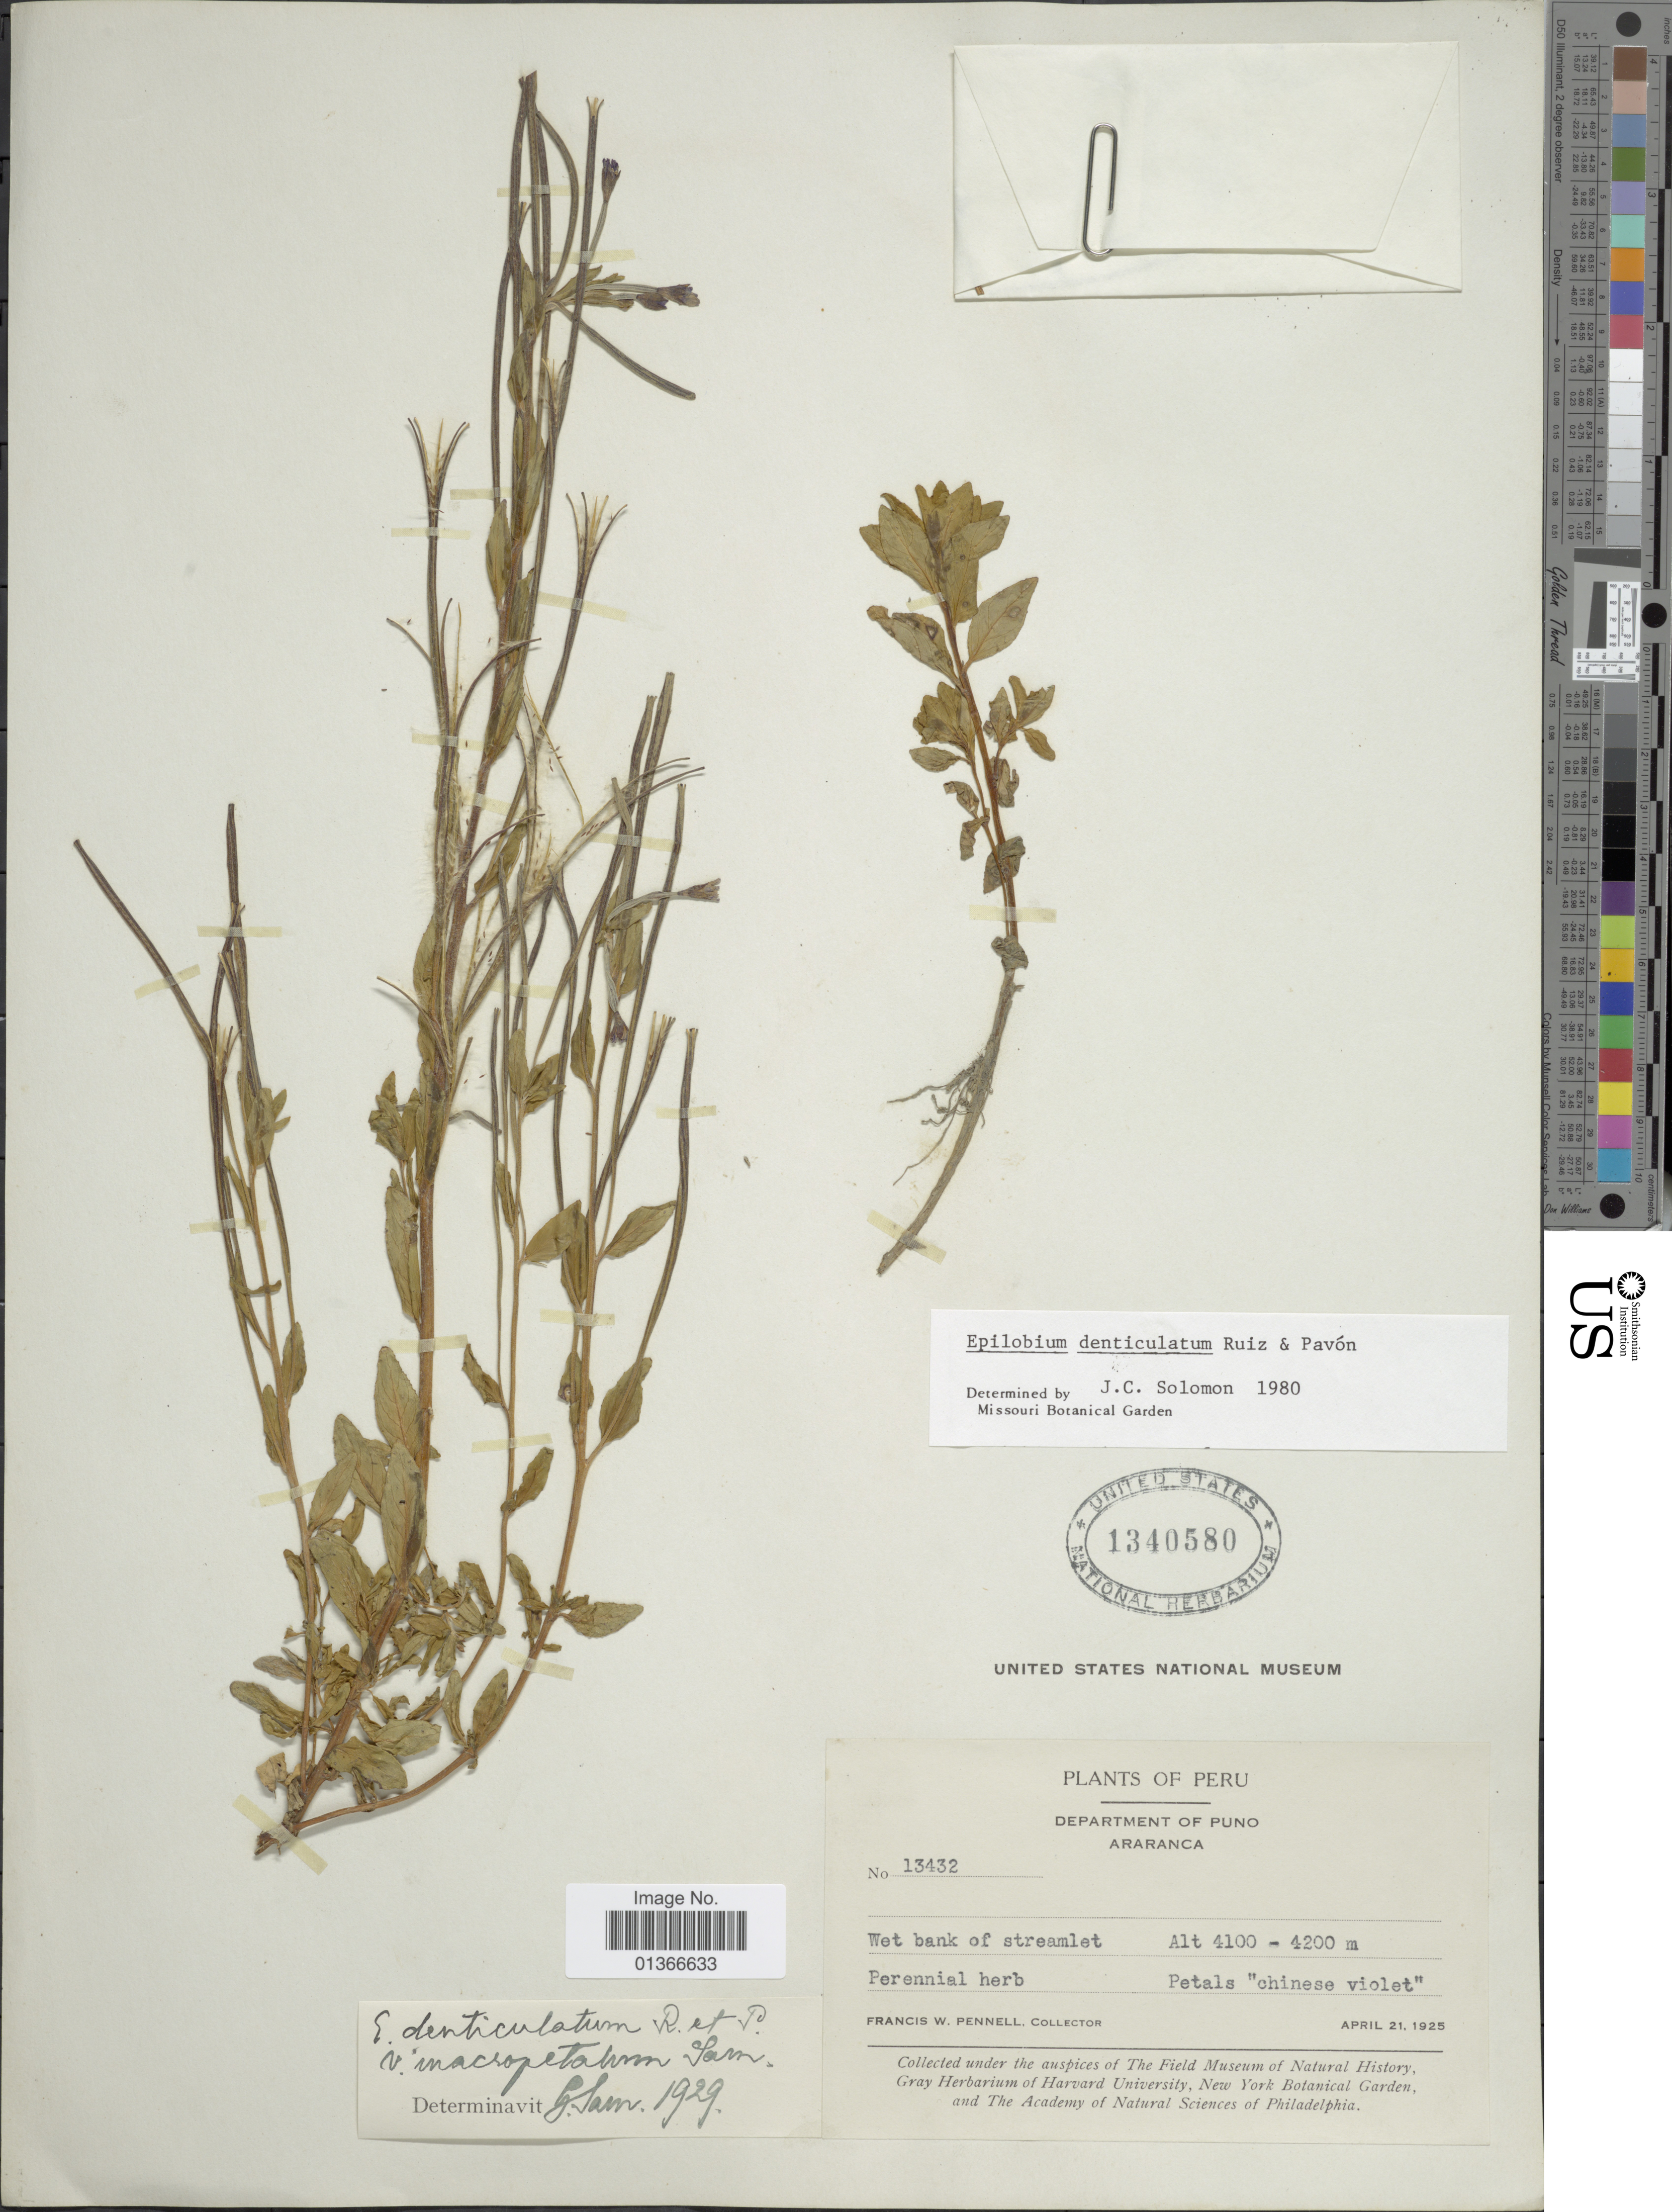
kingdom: Plantae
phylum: Tracheophyta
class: Magnoliopsida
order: Myrtales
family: Onagraceae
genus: Epilobium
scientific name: Epilobium denticulatum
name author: Ruiz & Pav.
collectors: F. W. Pennell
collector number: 13432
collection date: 1925-04-21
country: Peru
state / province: Puno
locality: Araranca.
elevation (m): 4100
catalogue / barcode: US 1340580